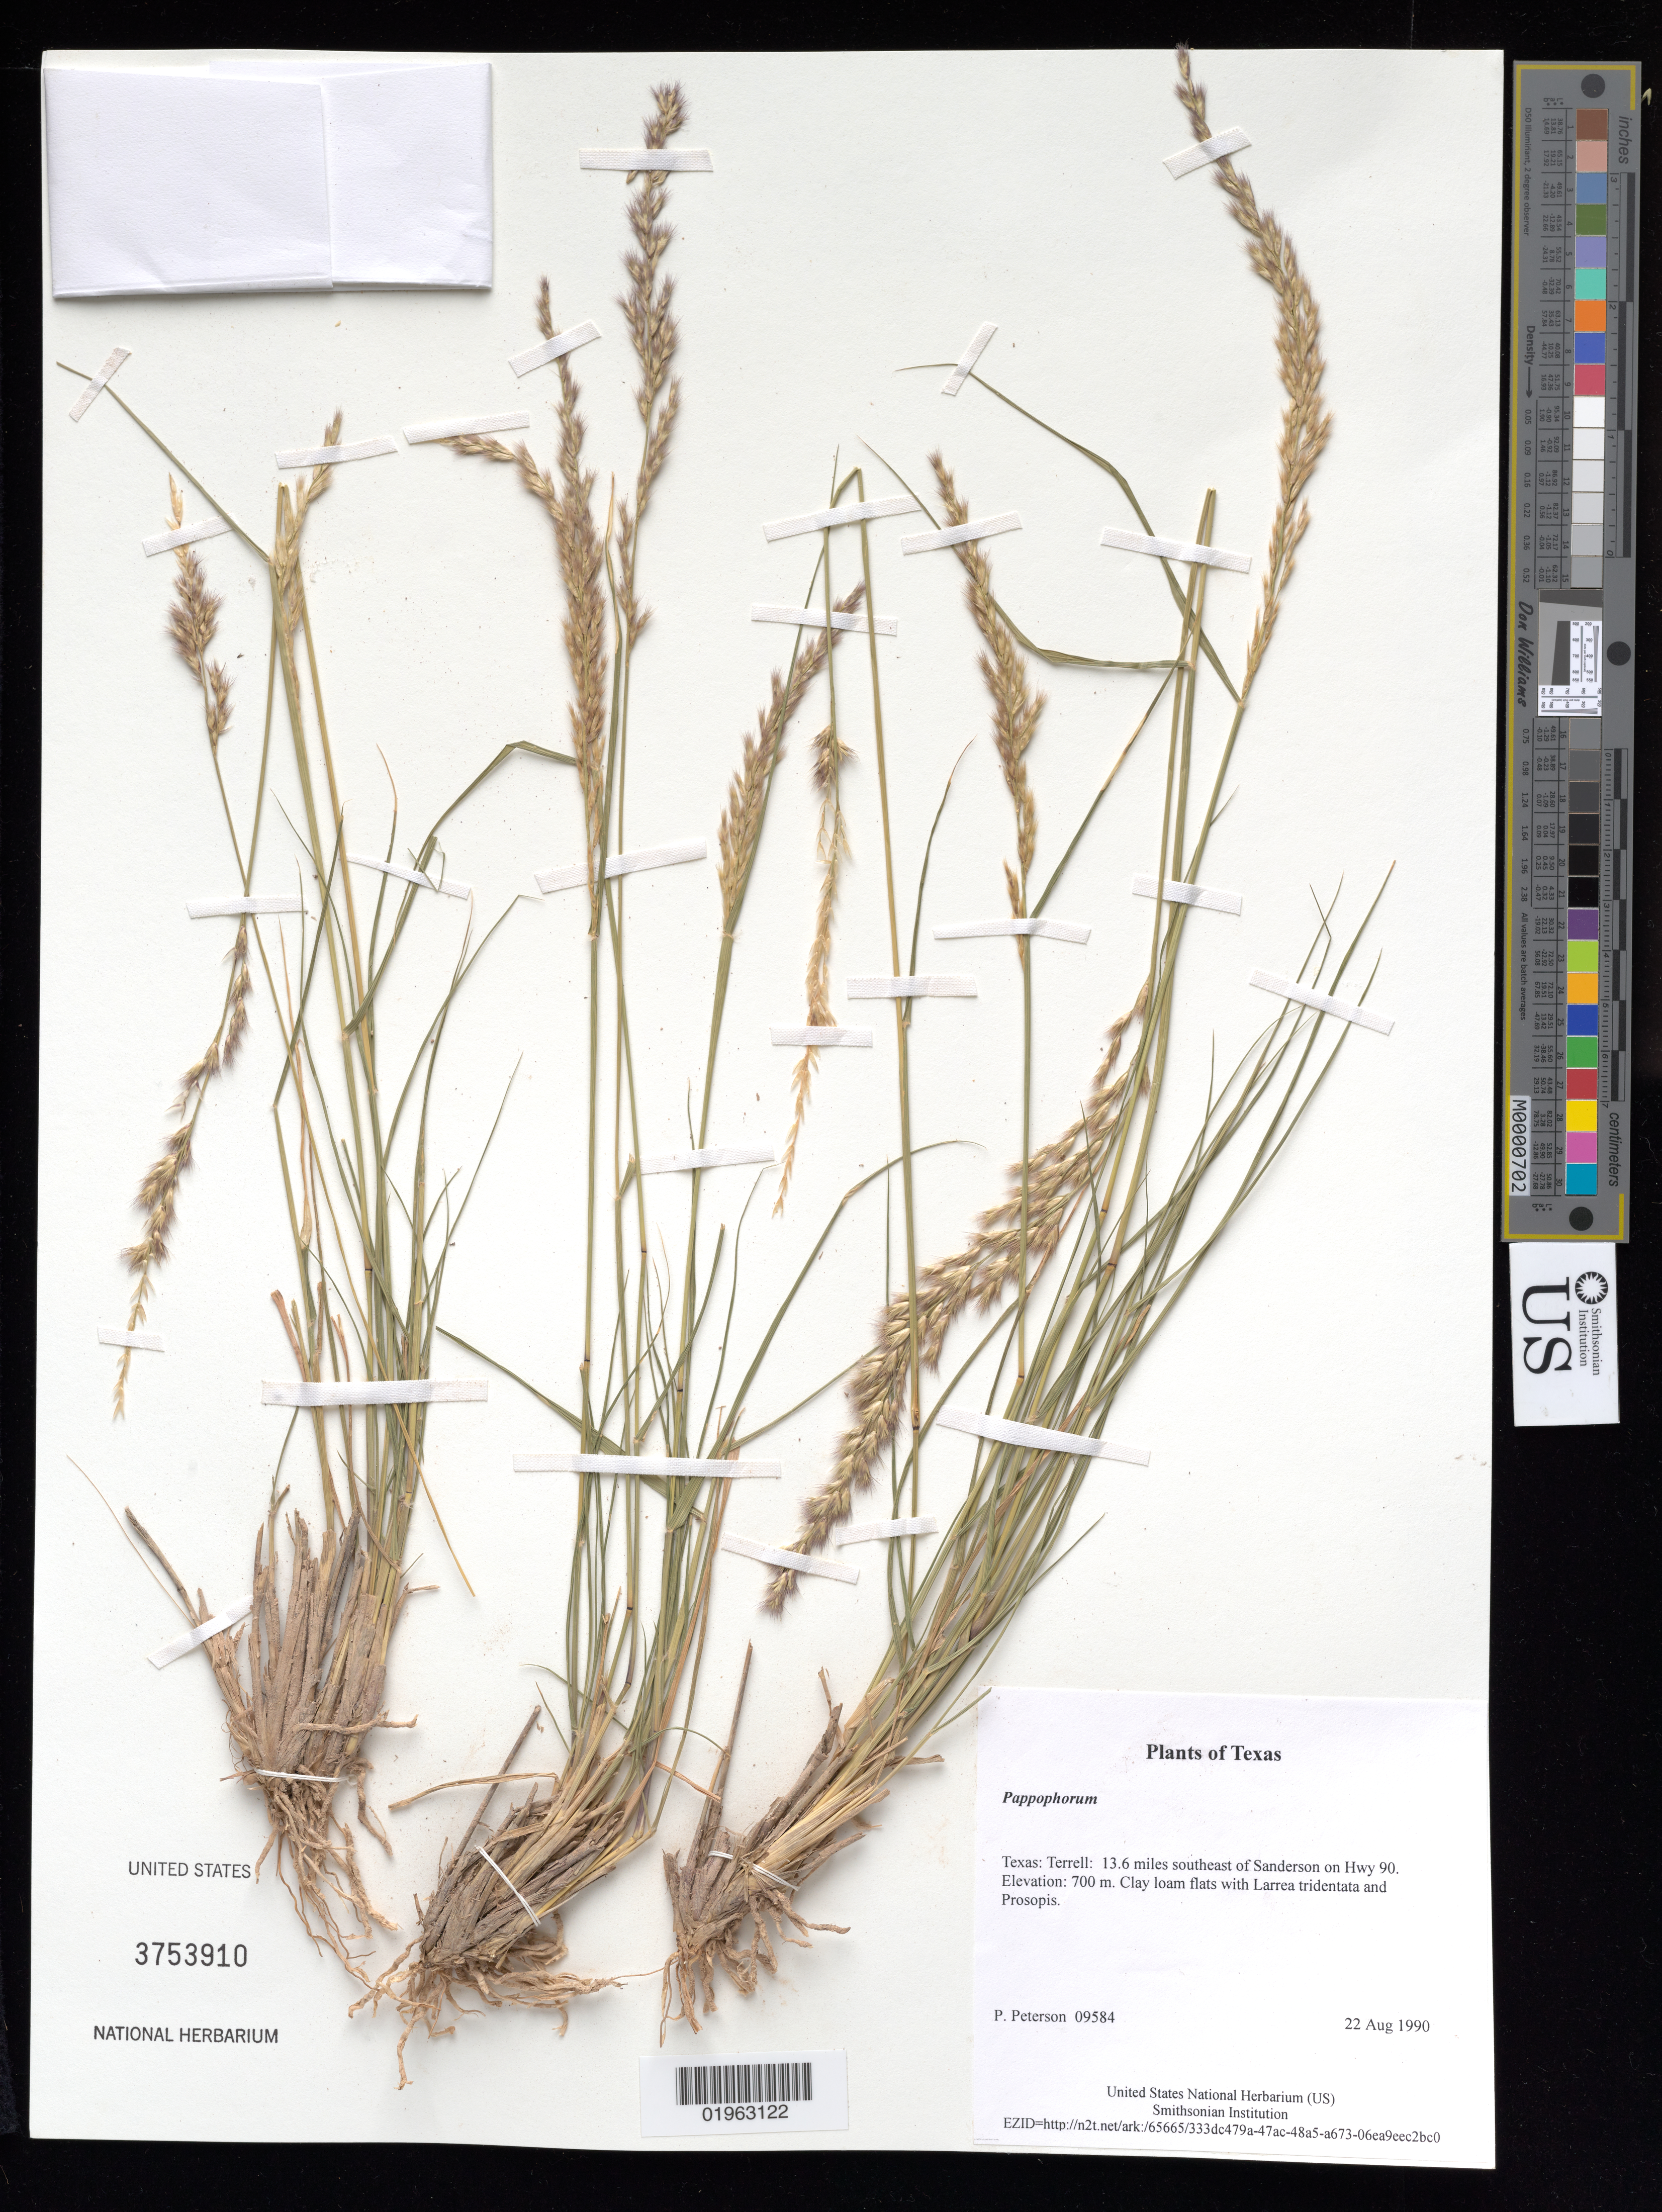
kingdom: Plantae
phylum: Tracheophyta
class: Liliopsida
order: Poales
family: Poaceae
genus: Pappophorum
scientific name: Pappophorum sp.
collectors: P. M. Peterson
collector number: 09584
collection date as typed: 22 Aug 1990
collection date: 1990-08-22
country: United States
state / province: Texas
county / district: Terrell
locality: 13.6 miles southeast of Sanderson on Hwy 90.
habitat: Clay loam flats with Larrea tridentata and Prosopis.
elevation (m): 700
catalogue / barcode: US 3753910